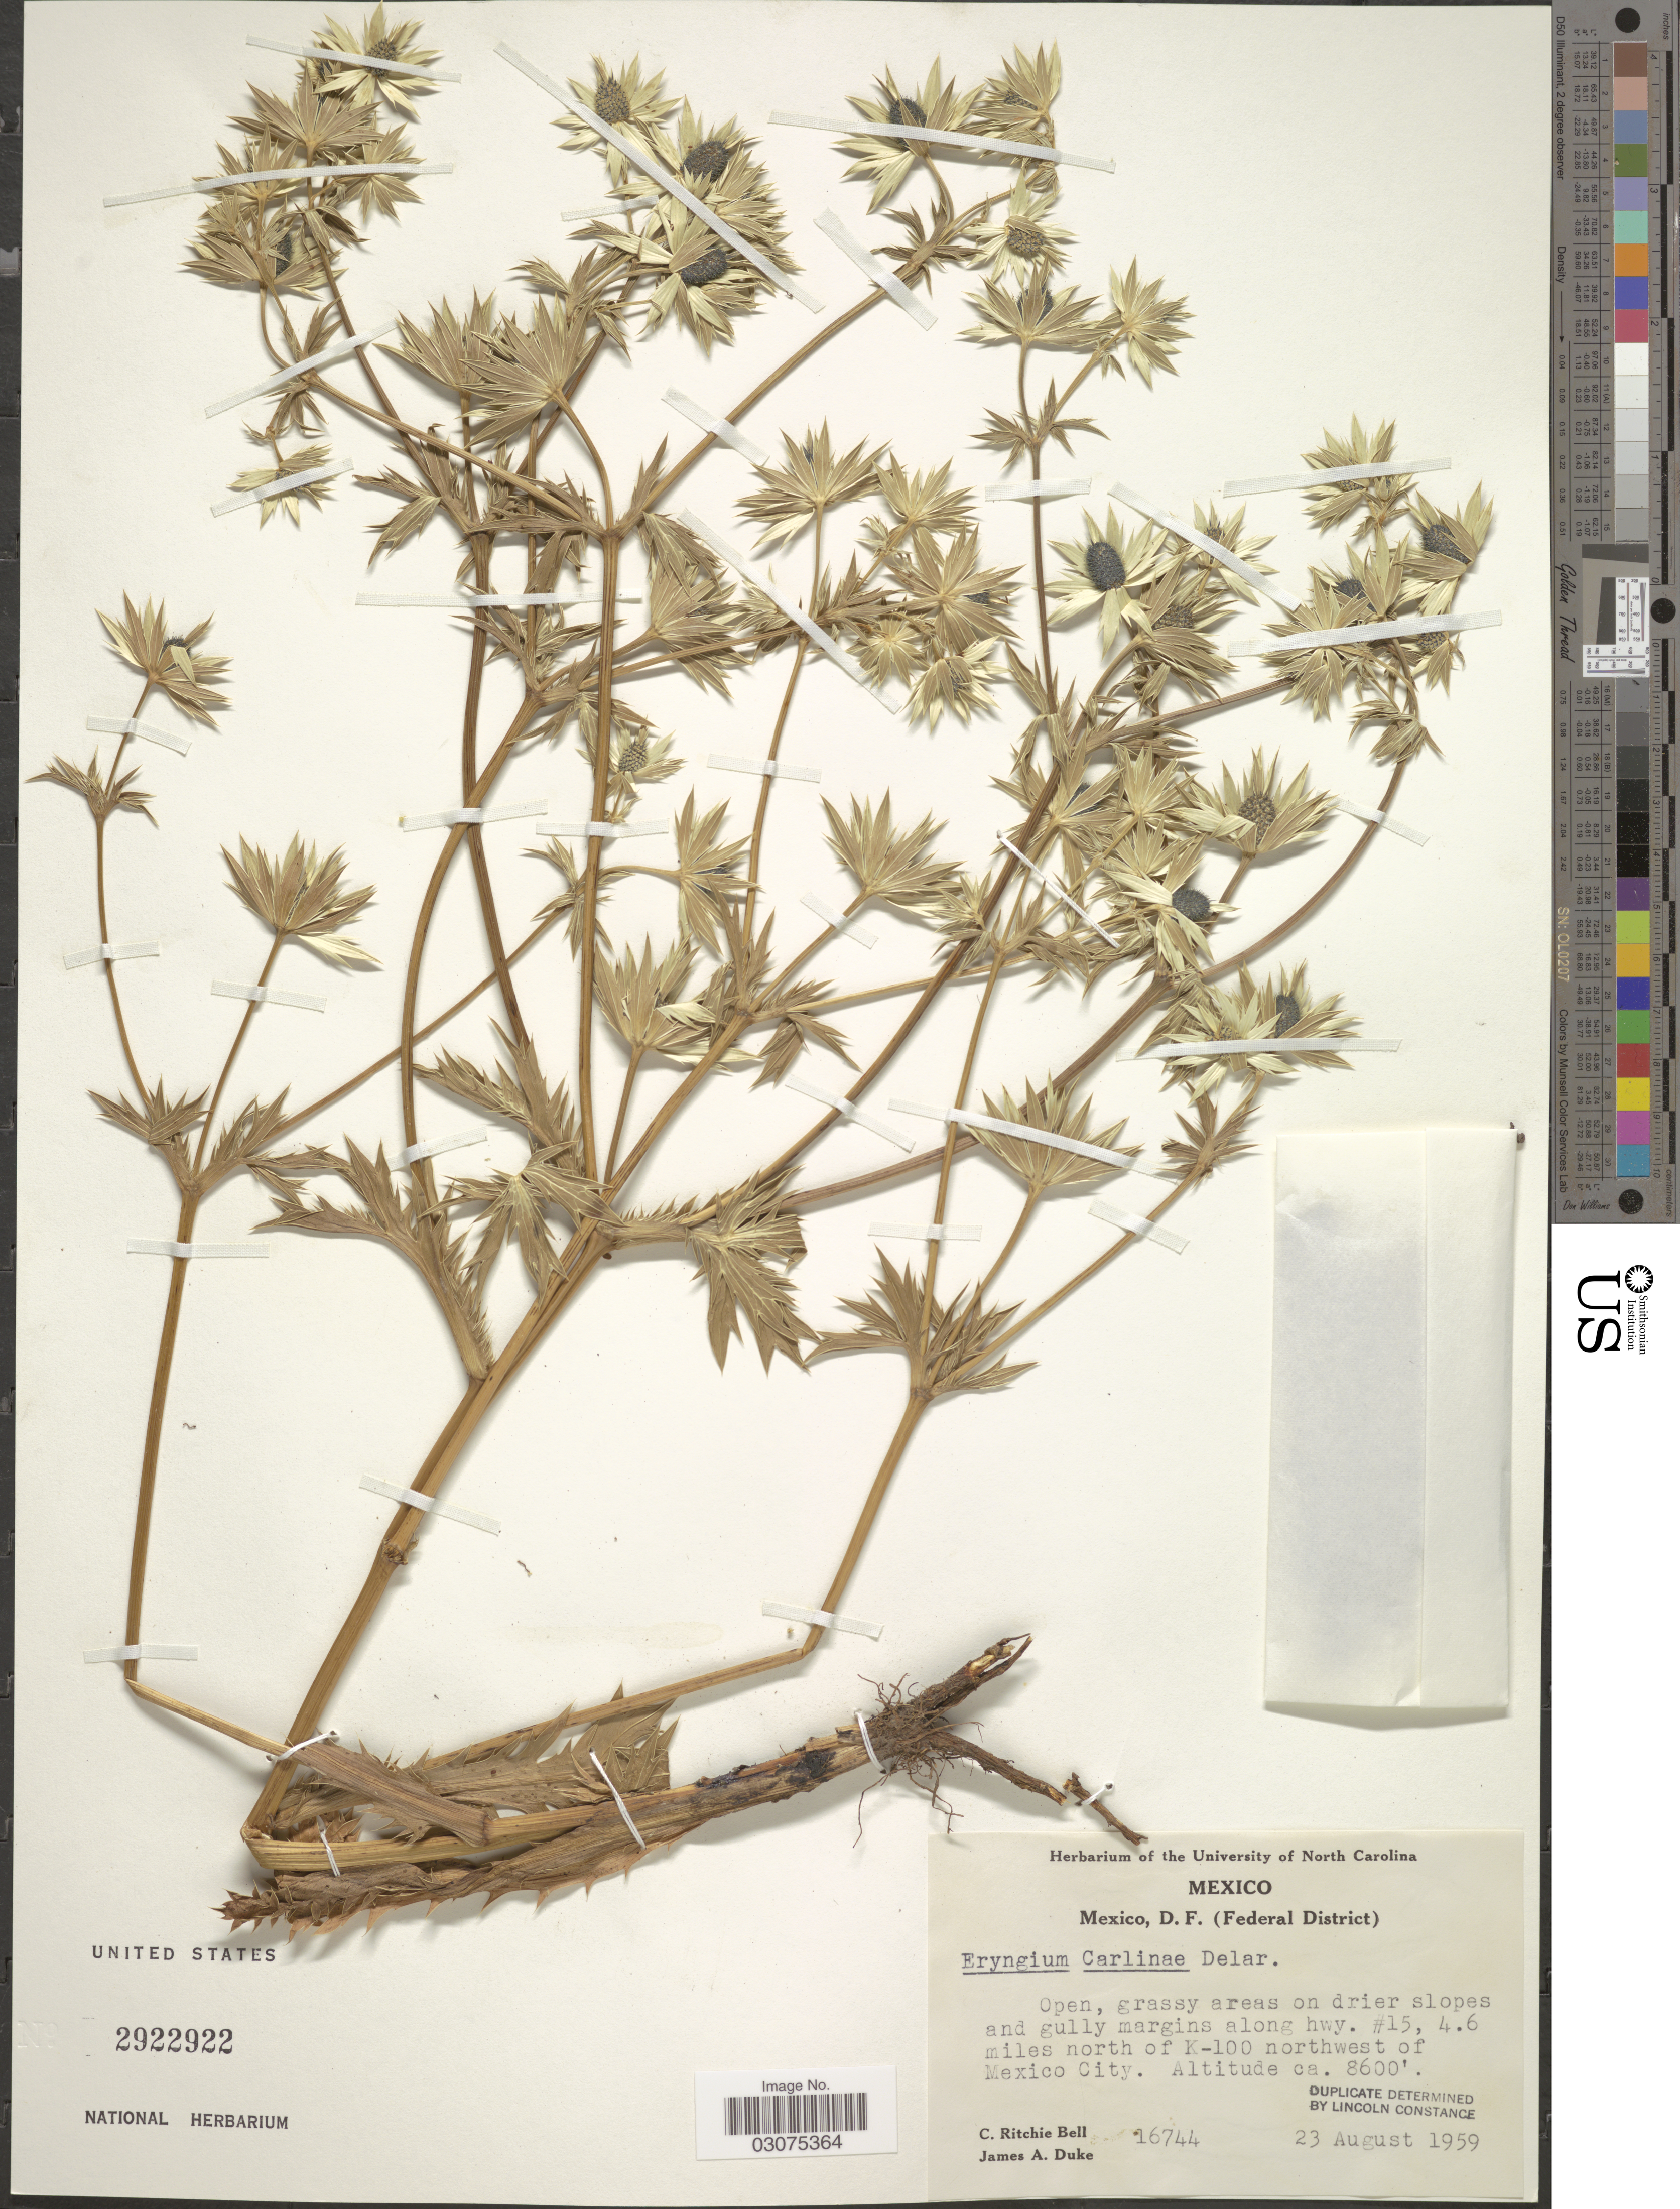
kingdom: Plantae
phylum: Tracheophyta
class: Magnoliopsida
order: Apiales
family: Apiaceae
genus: Eryngium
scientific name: Eryngium carlinae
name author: F. Delaroche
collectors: C. R. Bell & J. A. Duke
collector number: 16744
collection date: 1959-08-23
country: Mexico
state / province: Distrito Federal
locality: (Federal District), along hwy. #15, 4.6 miles north of K-100 northwest of Mexico City.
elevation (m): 2621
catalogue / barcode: US 2922922